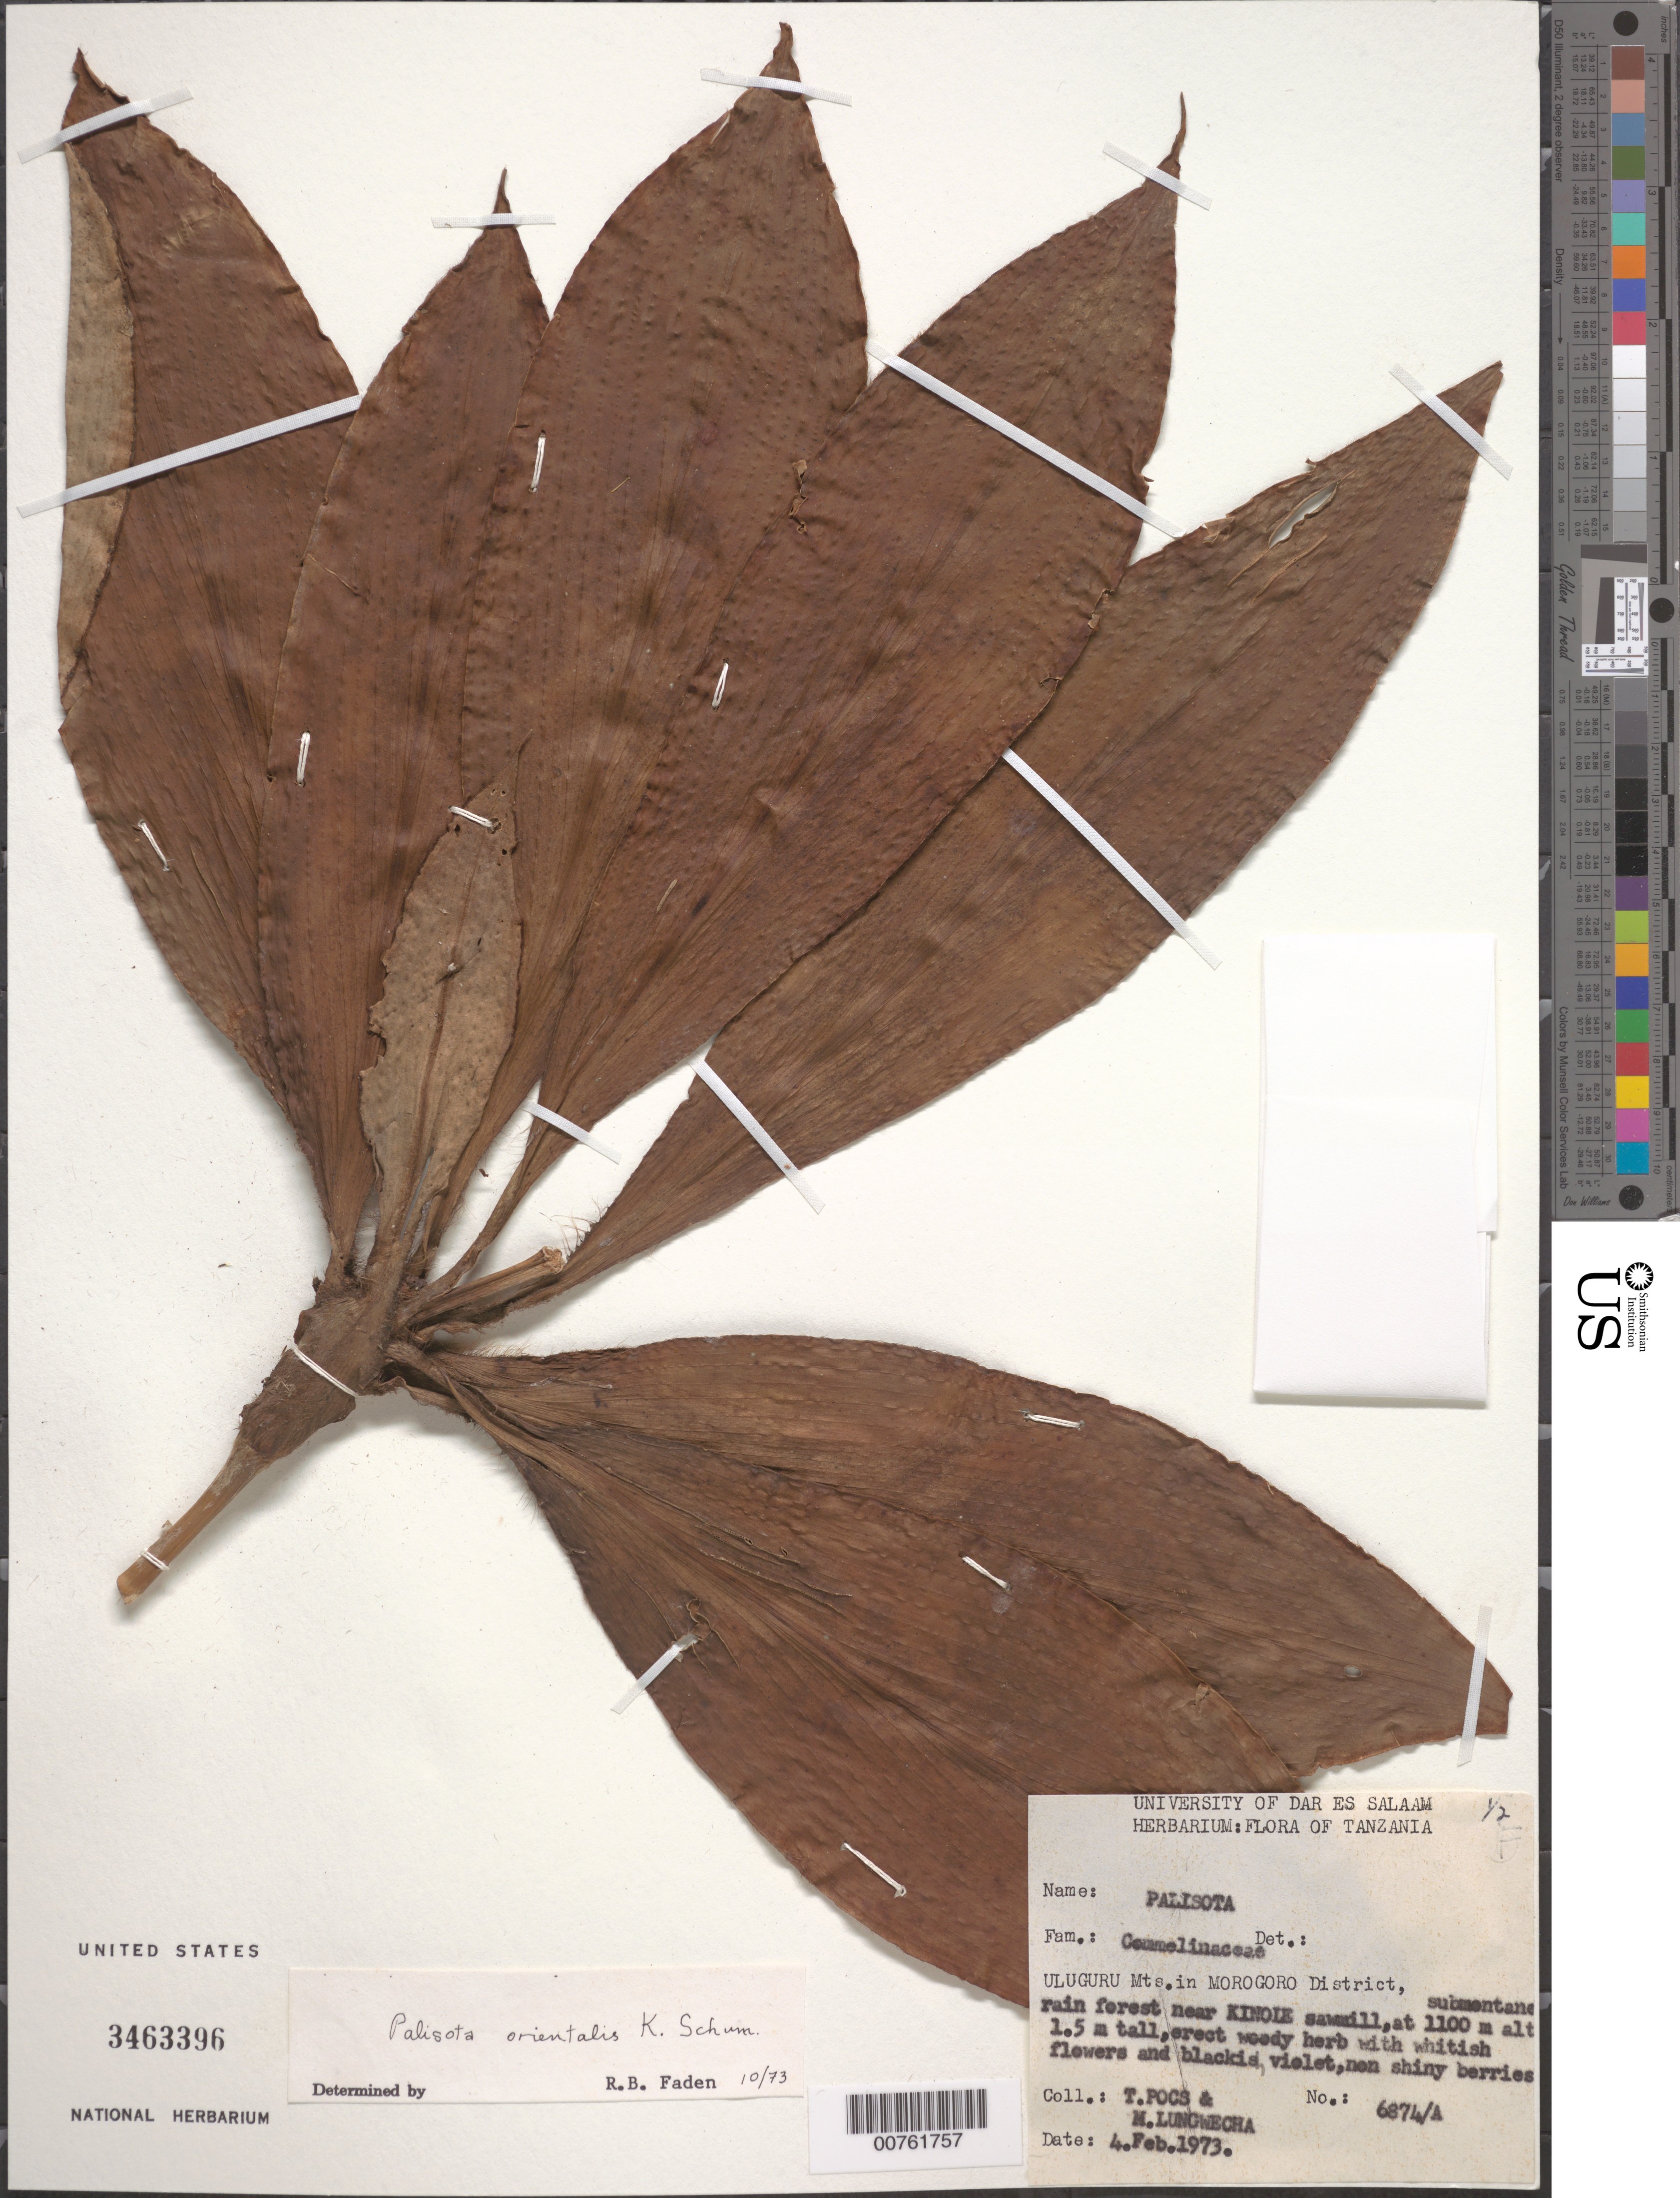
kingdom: Plantae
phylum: Tracheophyta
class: Liliopsida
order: Commelinales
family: Commelinaceae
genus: Palisota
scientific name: Palisota orientalis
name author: K. Schum.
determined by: Faden, Robert B., (US), Smithsonian Institution - National Museum of Natural History (UNITED STATES)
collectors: T. Pocs & M. Lungwecha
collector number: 6874/A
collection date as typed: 04 Feb 1973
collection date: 1973-02-04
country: Tanzania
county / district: Morogoro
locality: Uluguru Mts., submontane rain forest near Kinole sawmill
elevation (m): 1100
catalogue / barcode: US 3463396